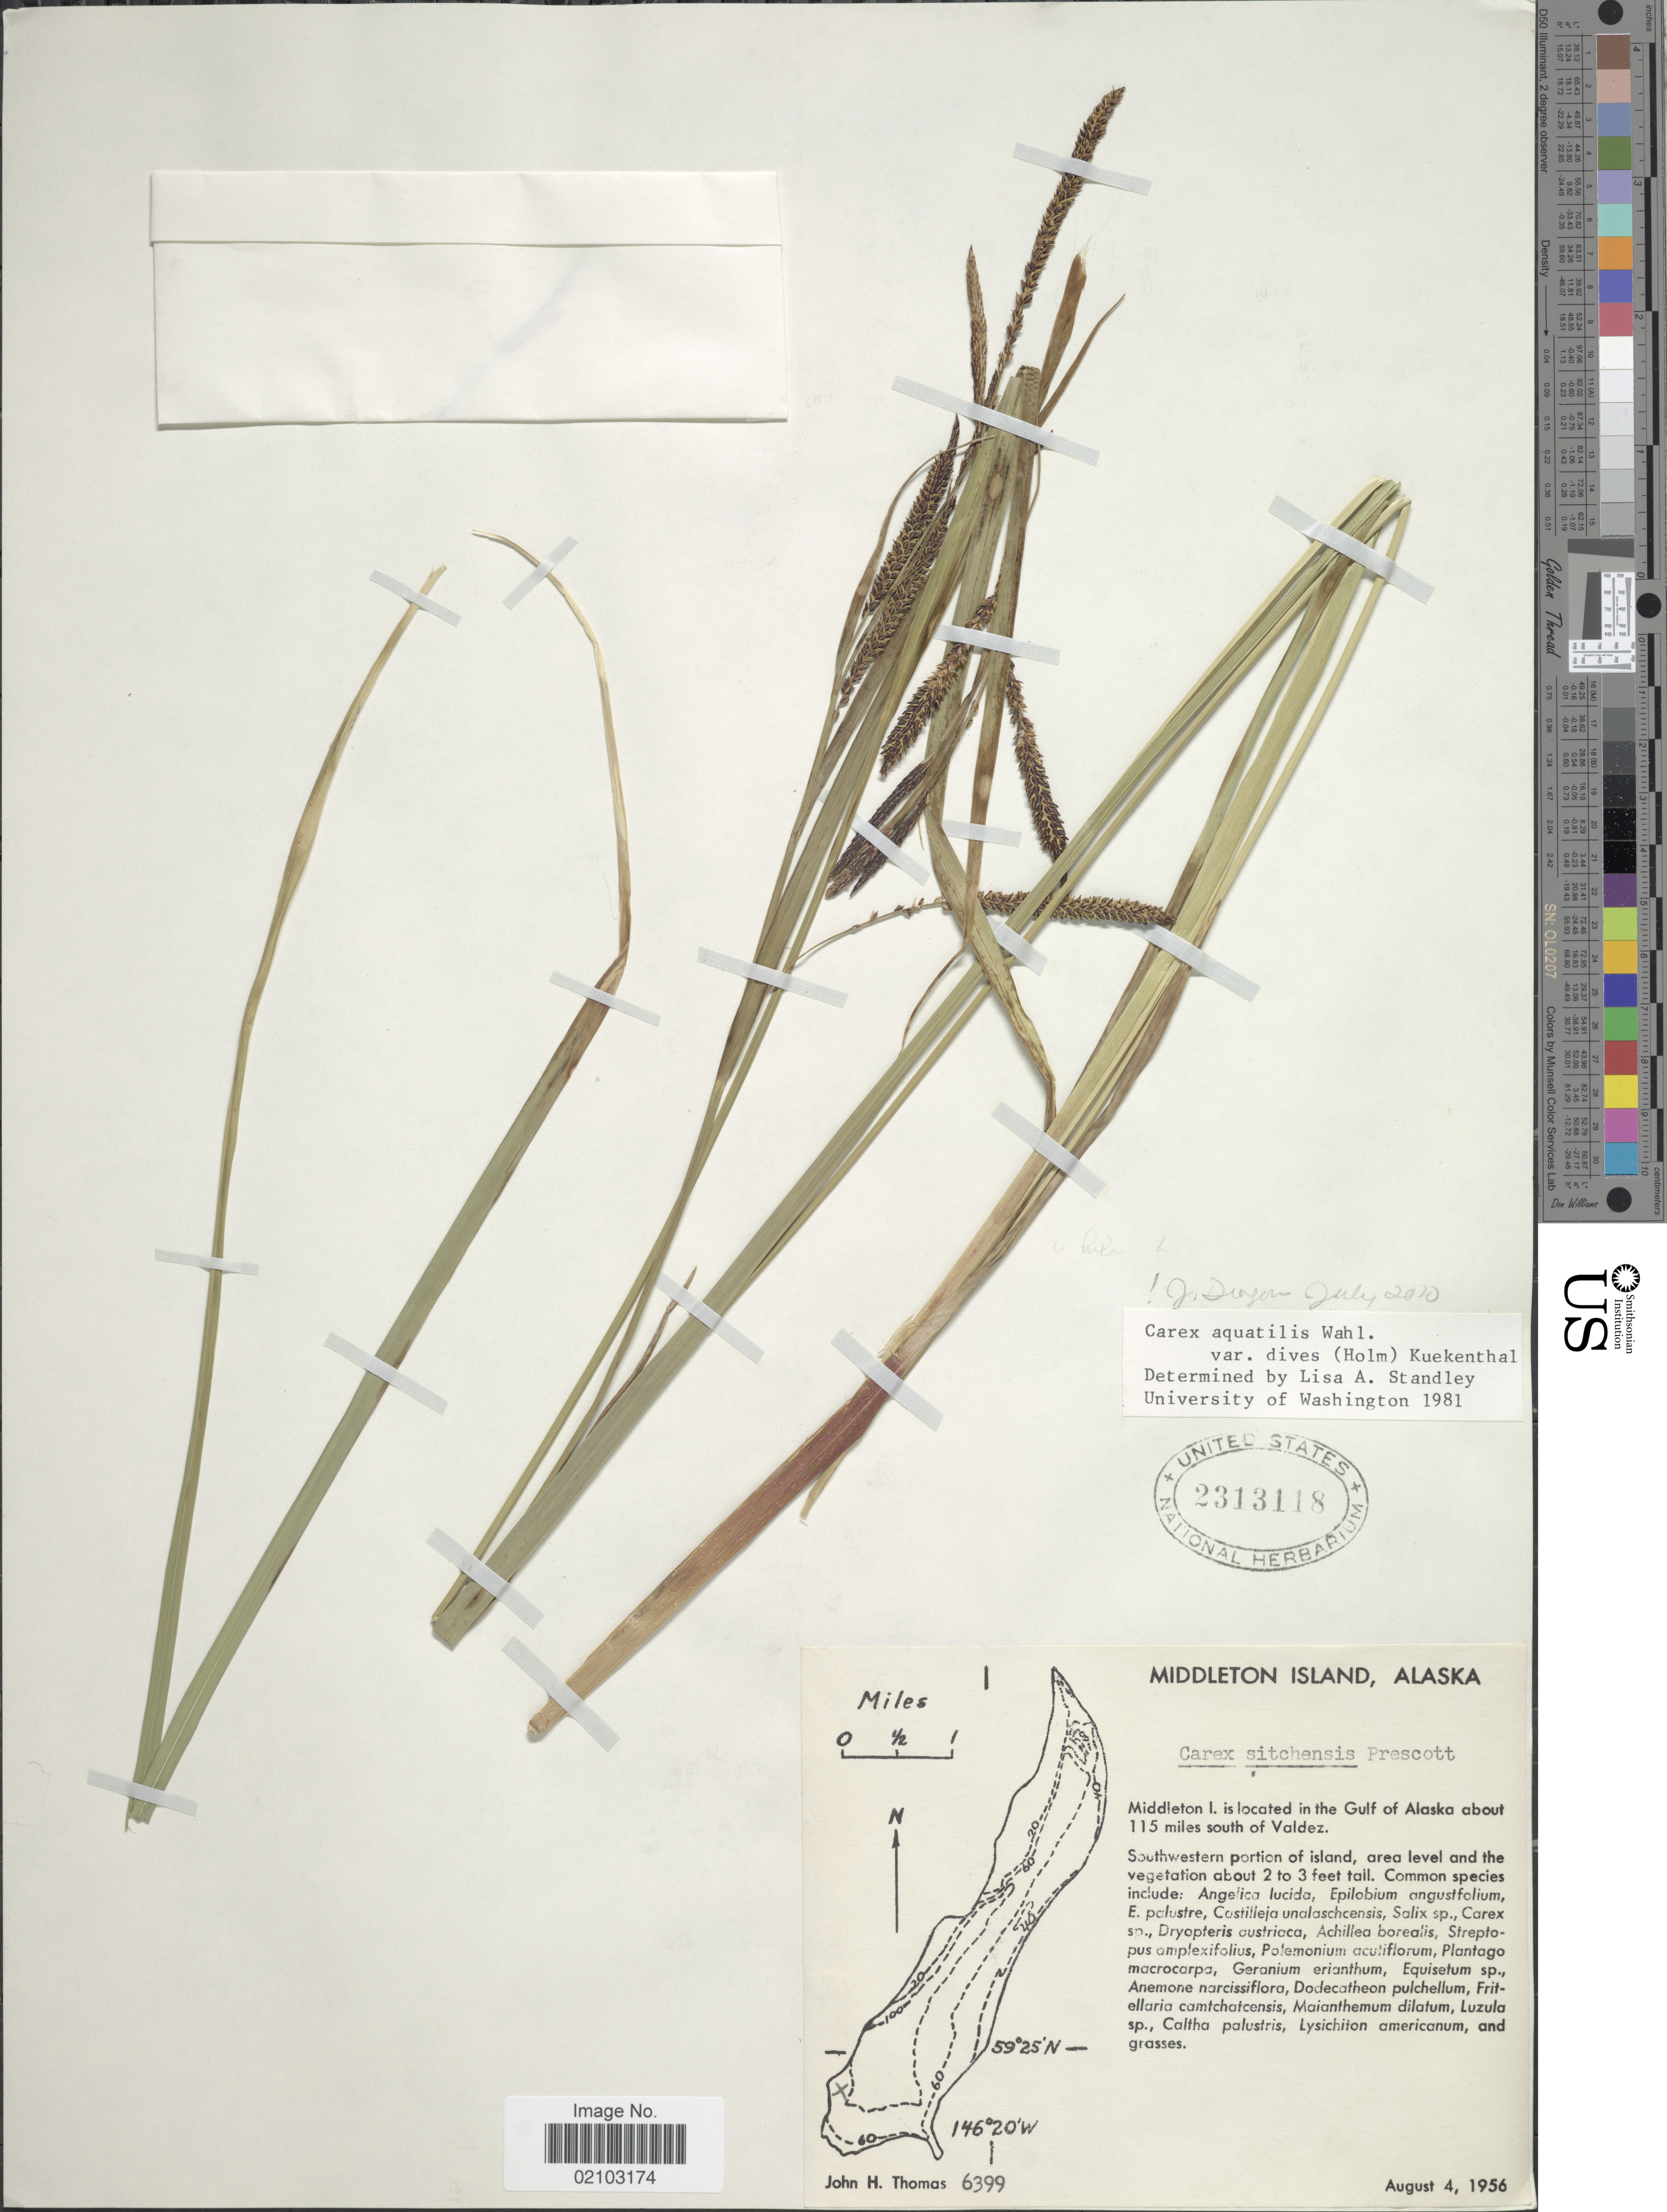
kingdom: Plantae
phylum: Tracheophyta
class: Liliopsida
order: Poales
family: Cyperaceae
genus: Carex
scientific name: Carex aquatilis var. dives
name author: (Holm) Kük.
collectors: J. H. Thomas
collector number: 6399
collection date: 1956-08-04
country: United States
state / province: Alaska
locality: Middleton Island, Middleton I. is located in the Gulf of Alaska about 115 miles south of Valdez, Southwestern portion of island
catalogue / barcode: US 2313118